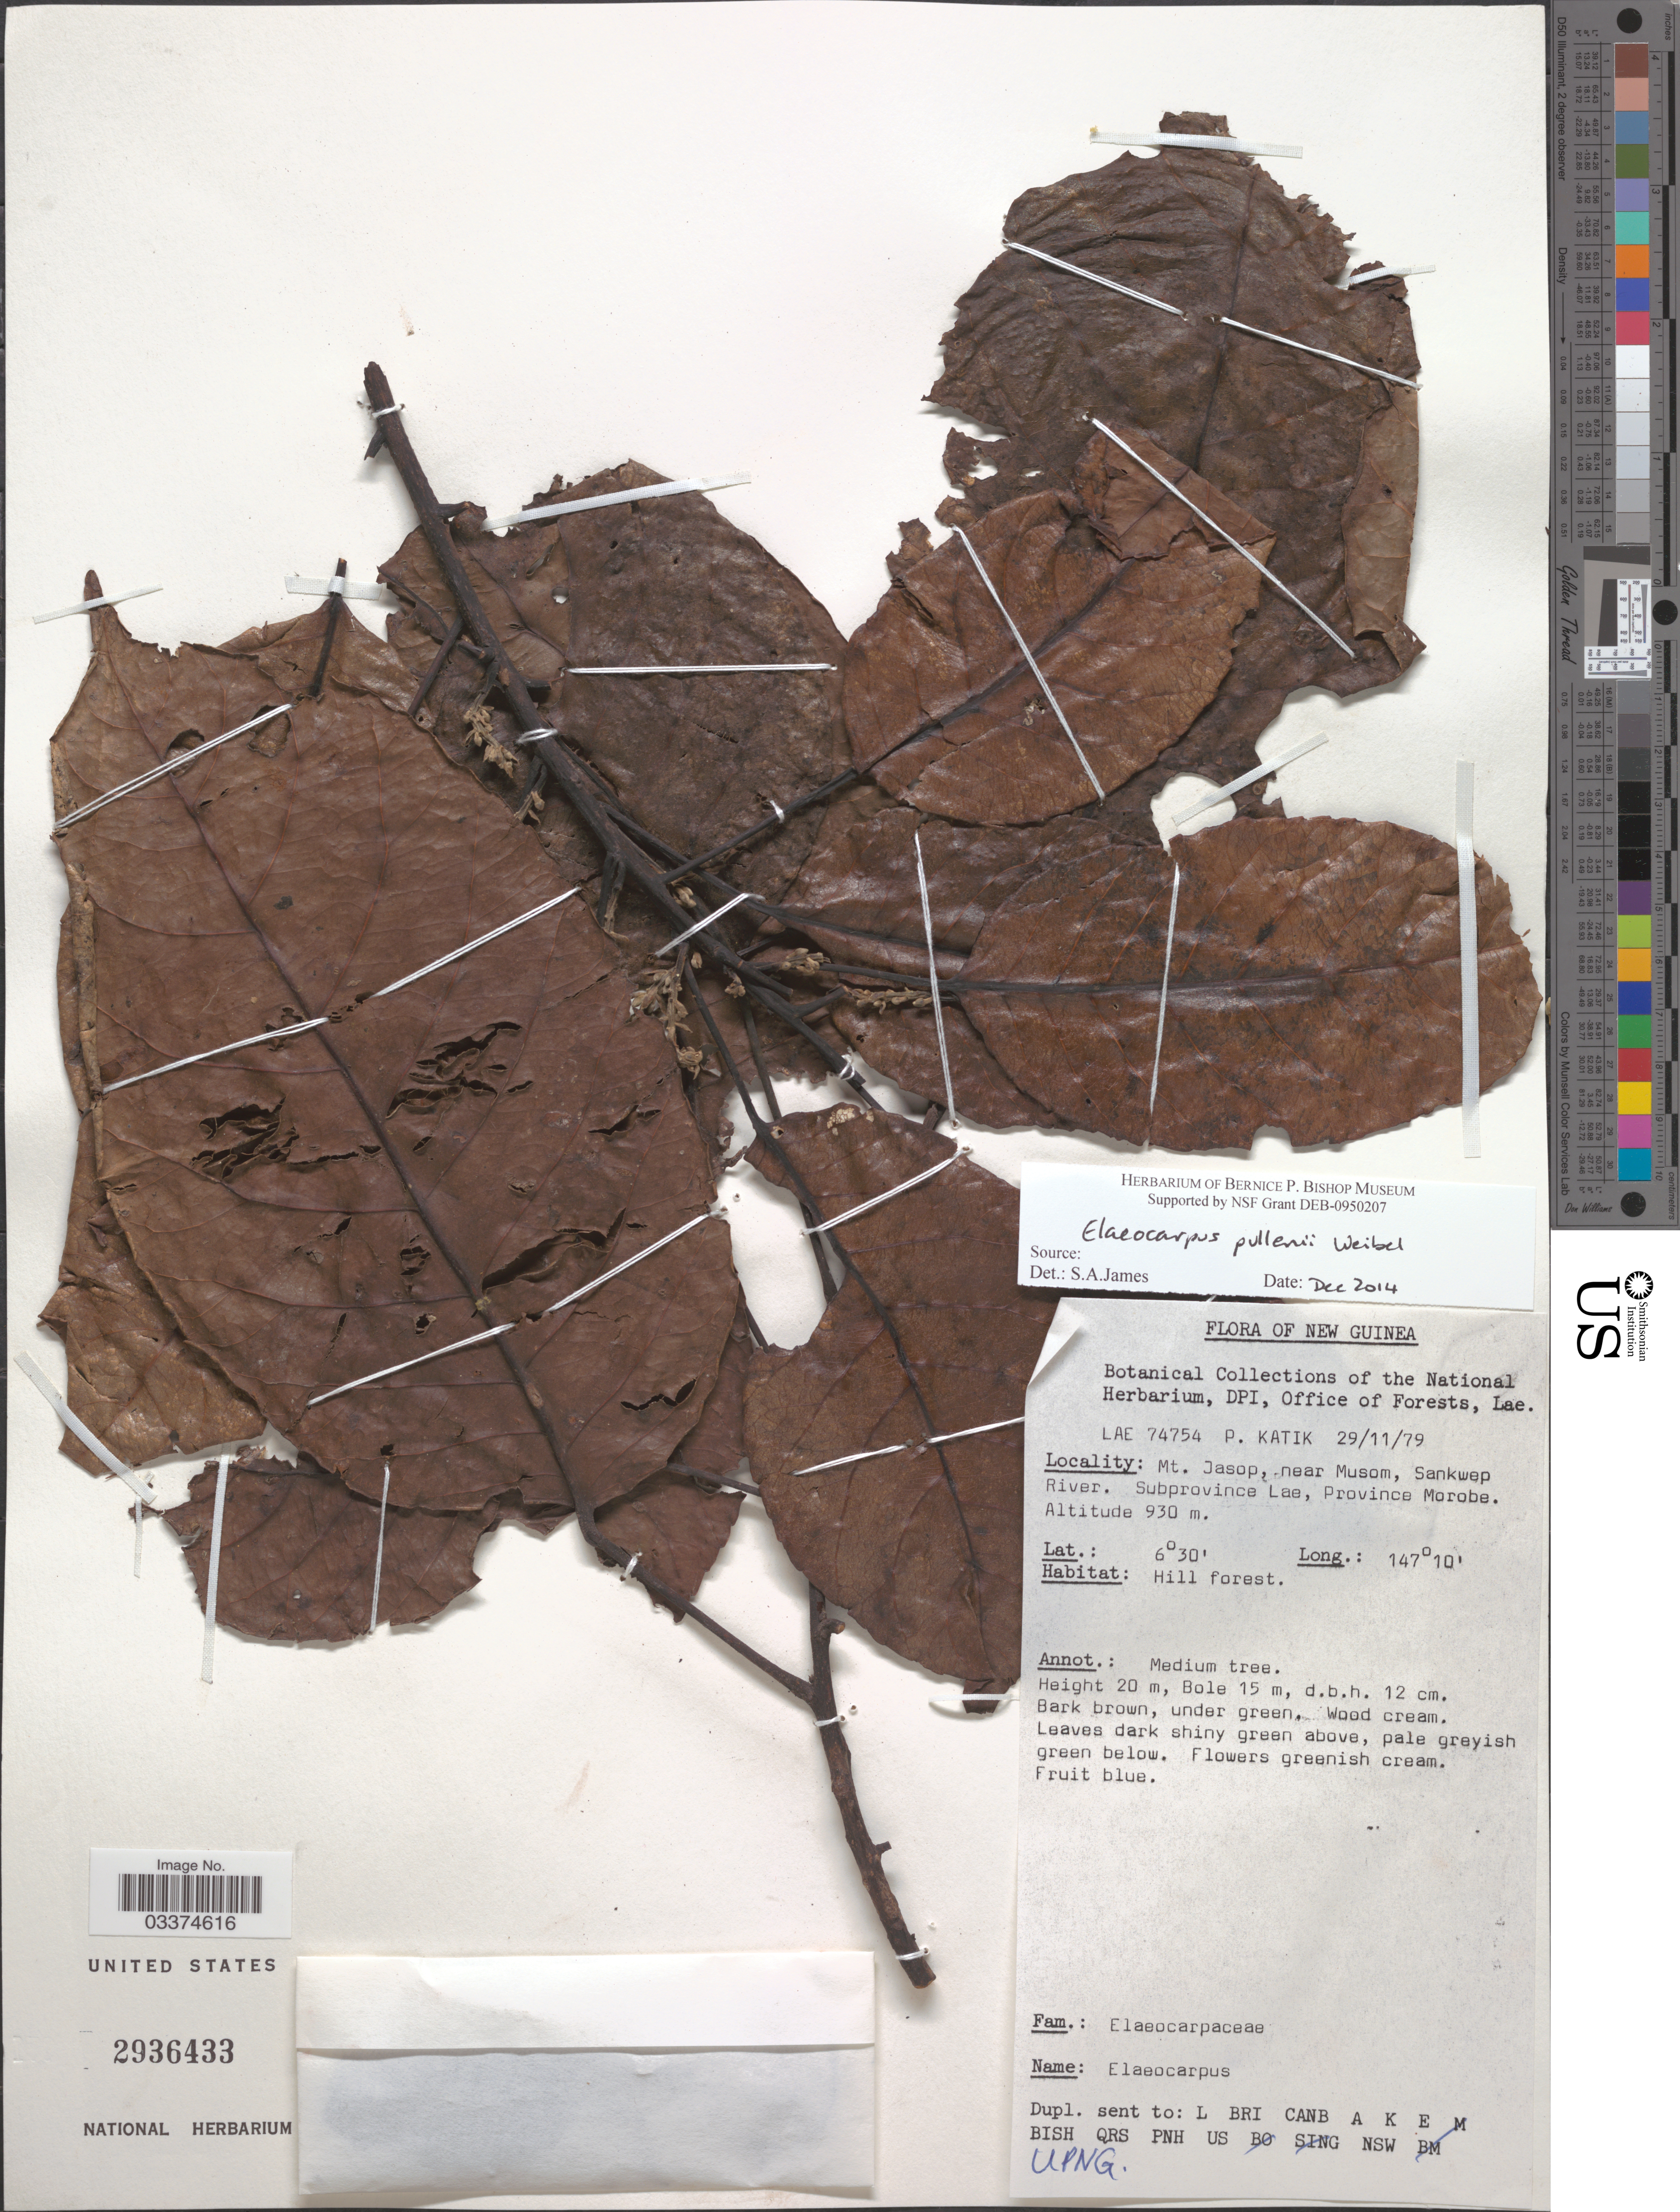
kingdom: Plantae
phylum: Tracheophyta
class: Magnoliopsida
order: Oxalidales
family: Elaeocarpaceae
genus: Elaeocarpus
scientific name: Elaeocarpus pullenii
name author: Weibel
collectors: P. Katik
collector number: LAE74754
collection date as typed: Transcribed d/m/y: 29/11/79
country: Papua New Guinea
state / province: Morobe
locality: New Guinea, Mt. Jasop, near Musom, Sankwep River. Subprovince Lae, Province Morobe.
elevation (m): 930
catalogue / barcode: US 2936433